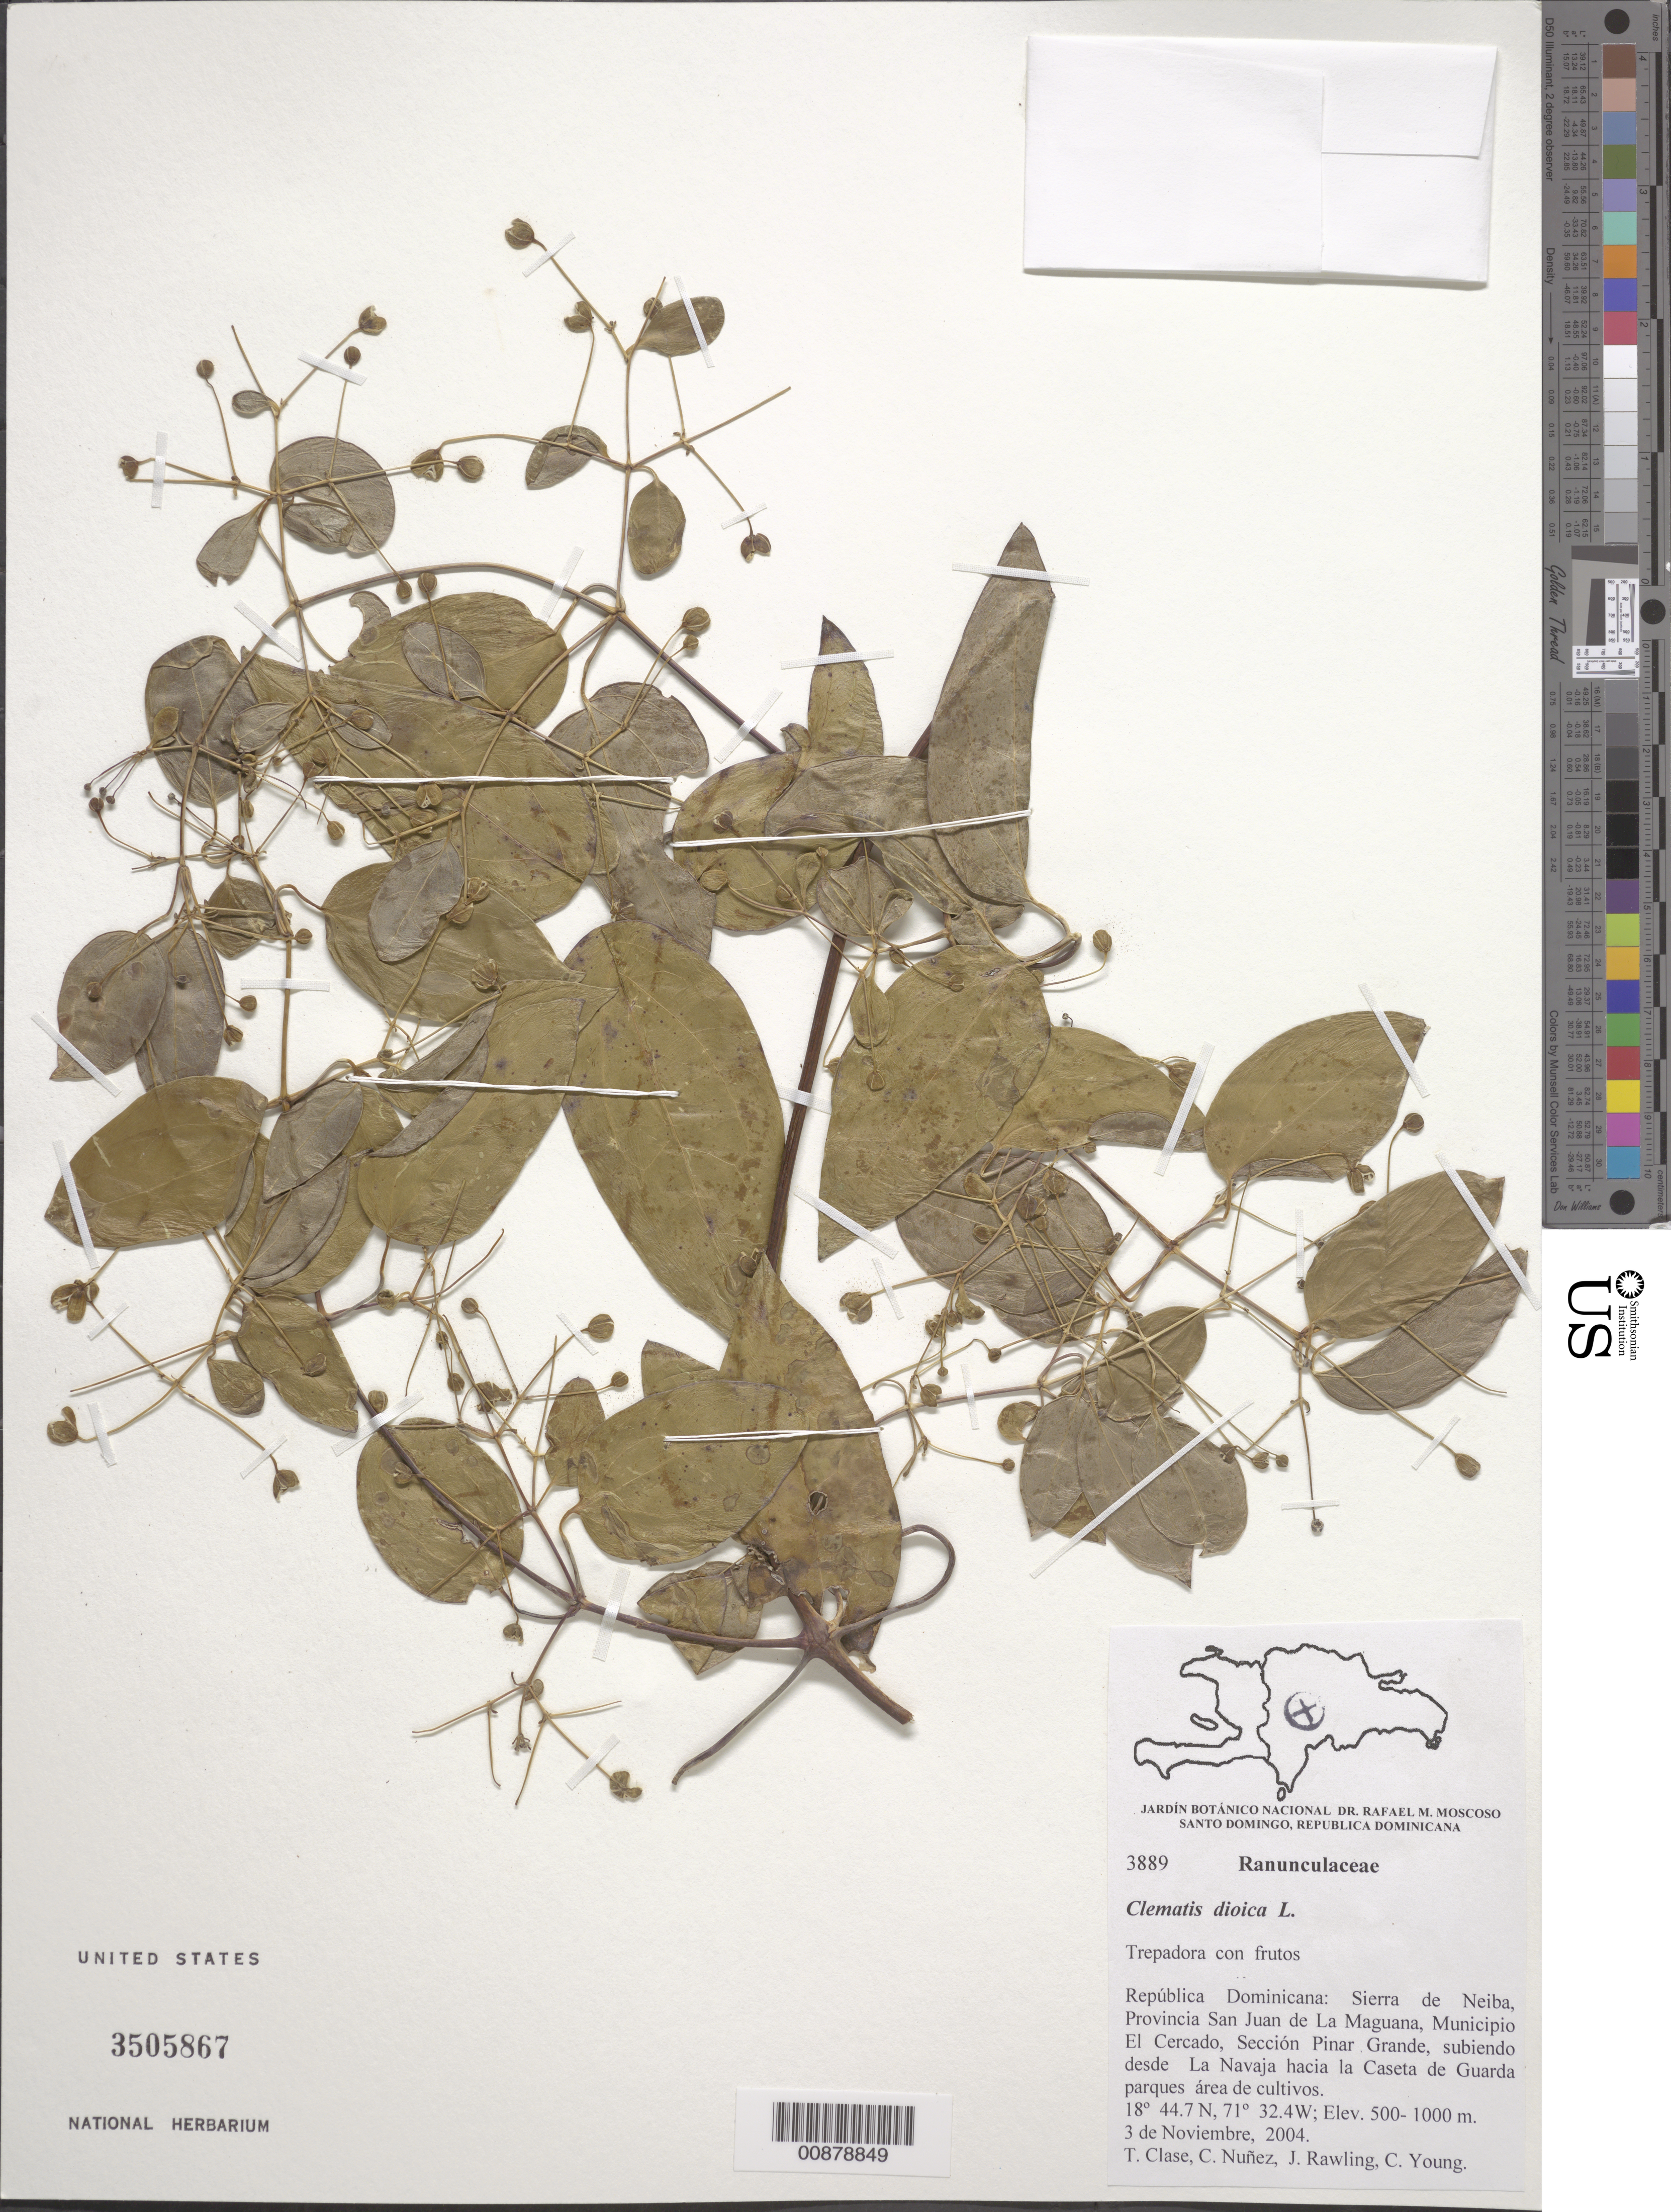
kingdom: Plantae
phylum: Tracheophyta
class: Magnoliopsida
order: Ranunculales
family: Ranunculaceae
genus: Clematis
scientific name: Clematis dioica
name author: L.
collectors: T. Clase, C. Nunez, J. Rawling & C. Young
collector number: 3889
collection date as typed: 03 Nov 2004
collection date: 2004-11-03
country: Dominican Republic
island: Hispaniola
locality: Sierra de Neiba, Prov. San Juan de La Maguana, Mun. El Cercado, Sección Pinar Grande, subiendo desde La Navaja hacia la Caseta de Guarda.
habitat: Parques área de cultivos.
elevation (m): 500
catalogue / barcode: US 3505867